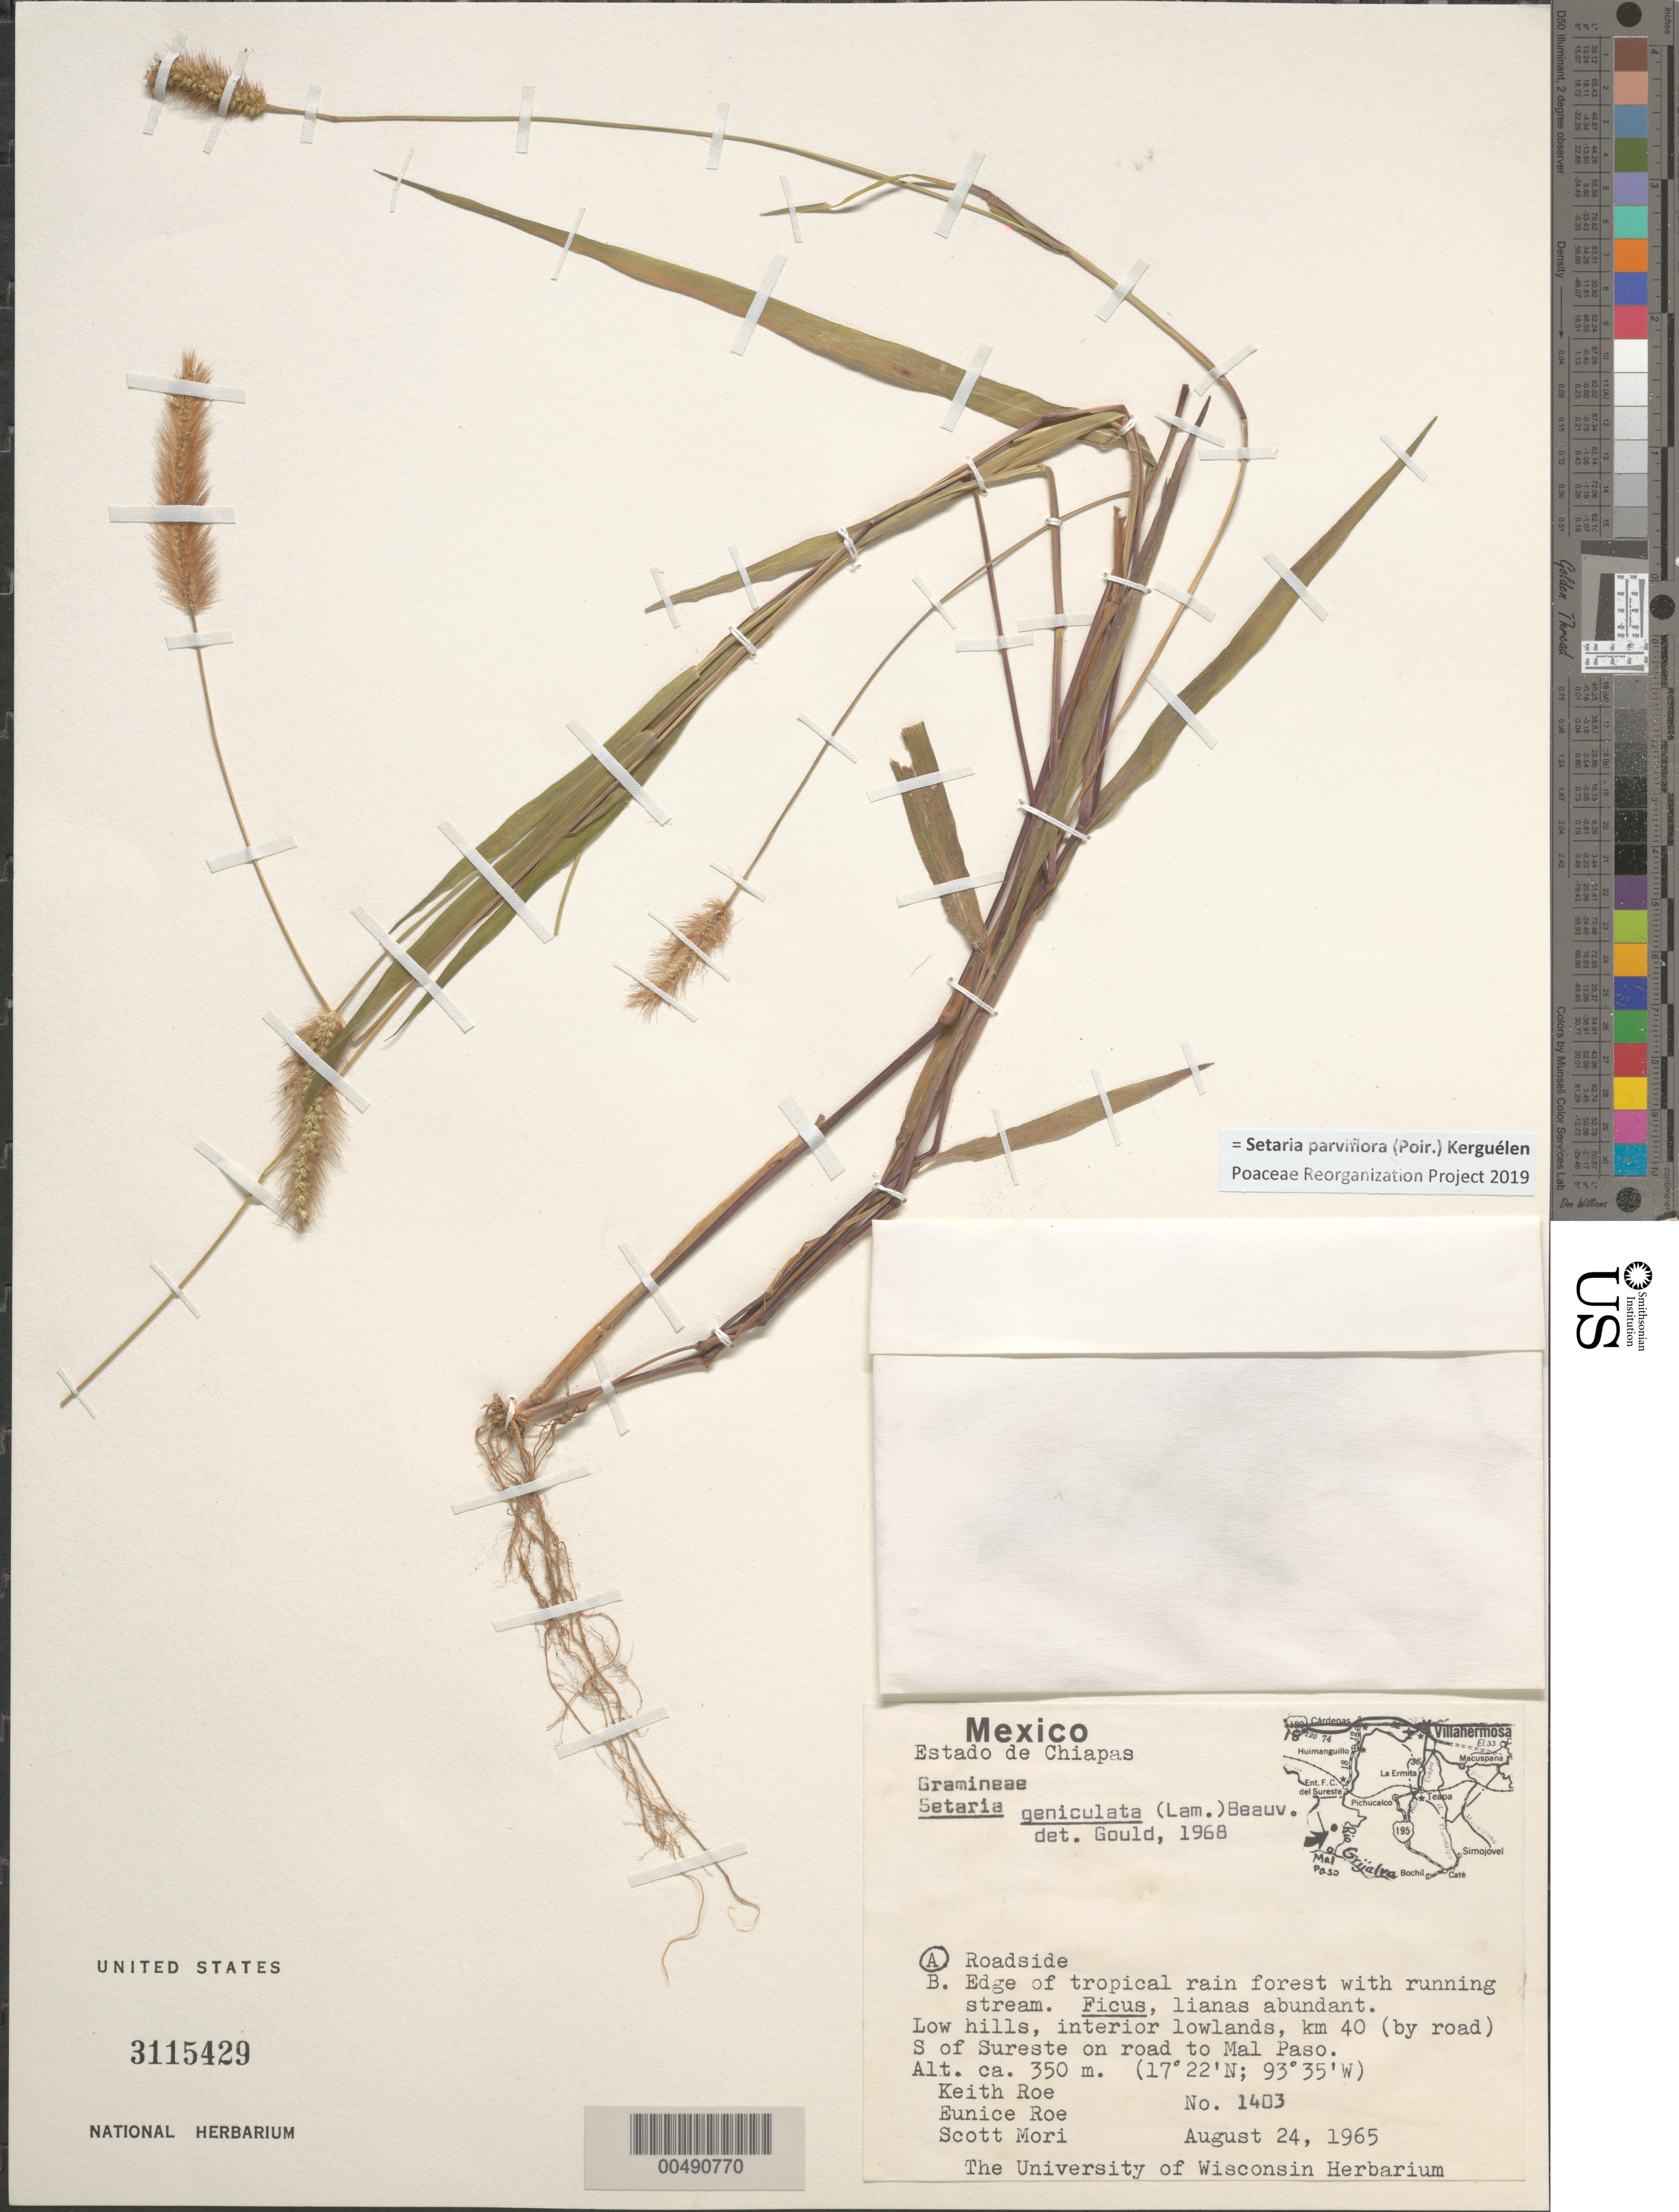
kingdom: Plantae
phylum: Tracheophyta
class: Liliopsida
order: Poales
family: Poaceae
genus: Setaria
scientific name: Setaria parviflora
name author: (Poir.) Kerguélen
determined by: Poaceae Reorganization Project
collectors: K. E. Roe, E. Roe & S. Mori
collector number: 1403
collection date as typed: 24 Aug 1965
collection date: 1965-08-24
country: Mexico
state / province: Chiapas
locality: Km 40 (by rd) S of Sureste on rd to Mal Paso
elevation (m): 350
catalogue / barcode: US 3115429